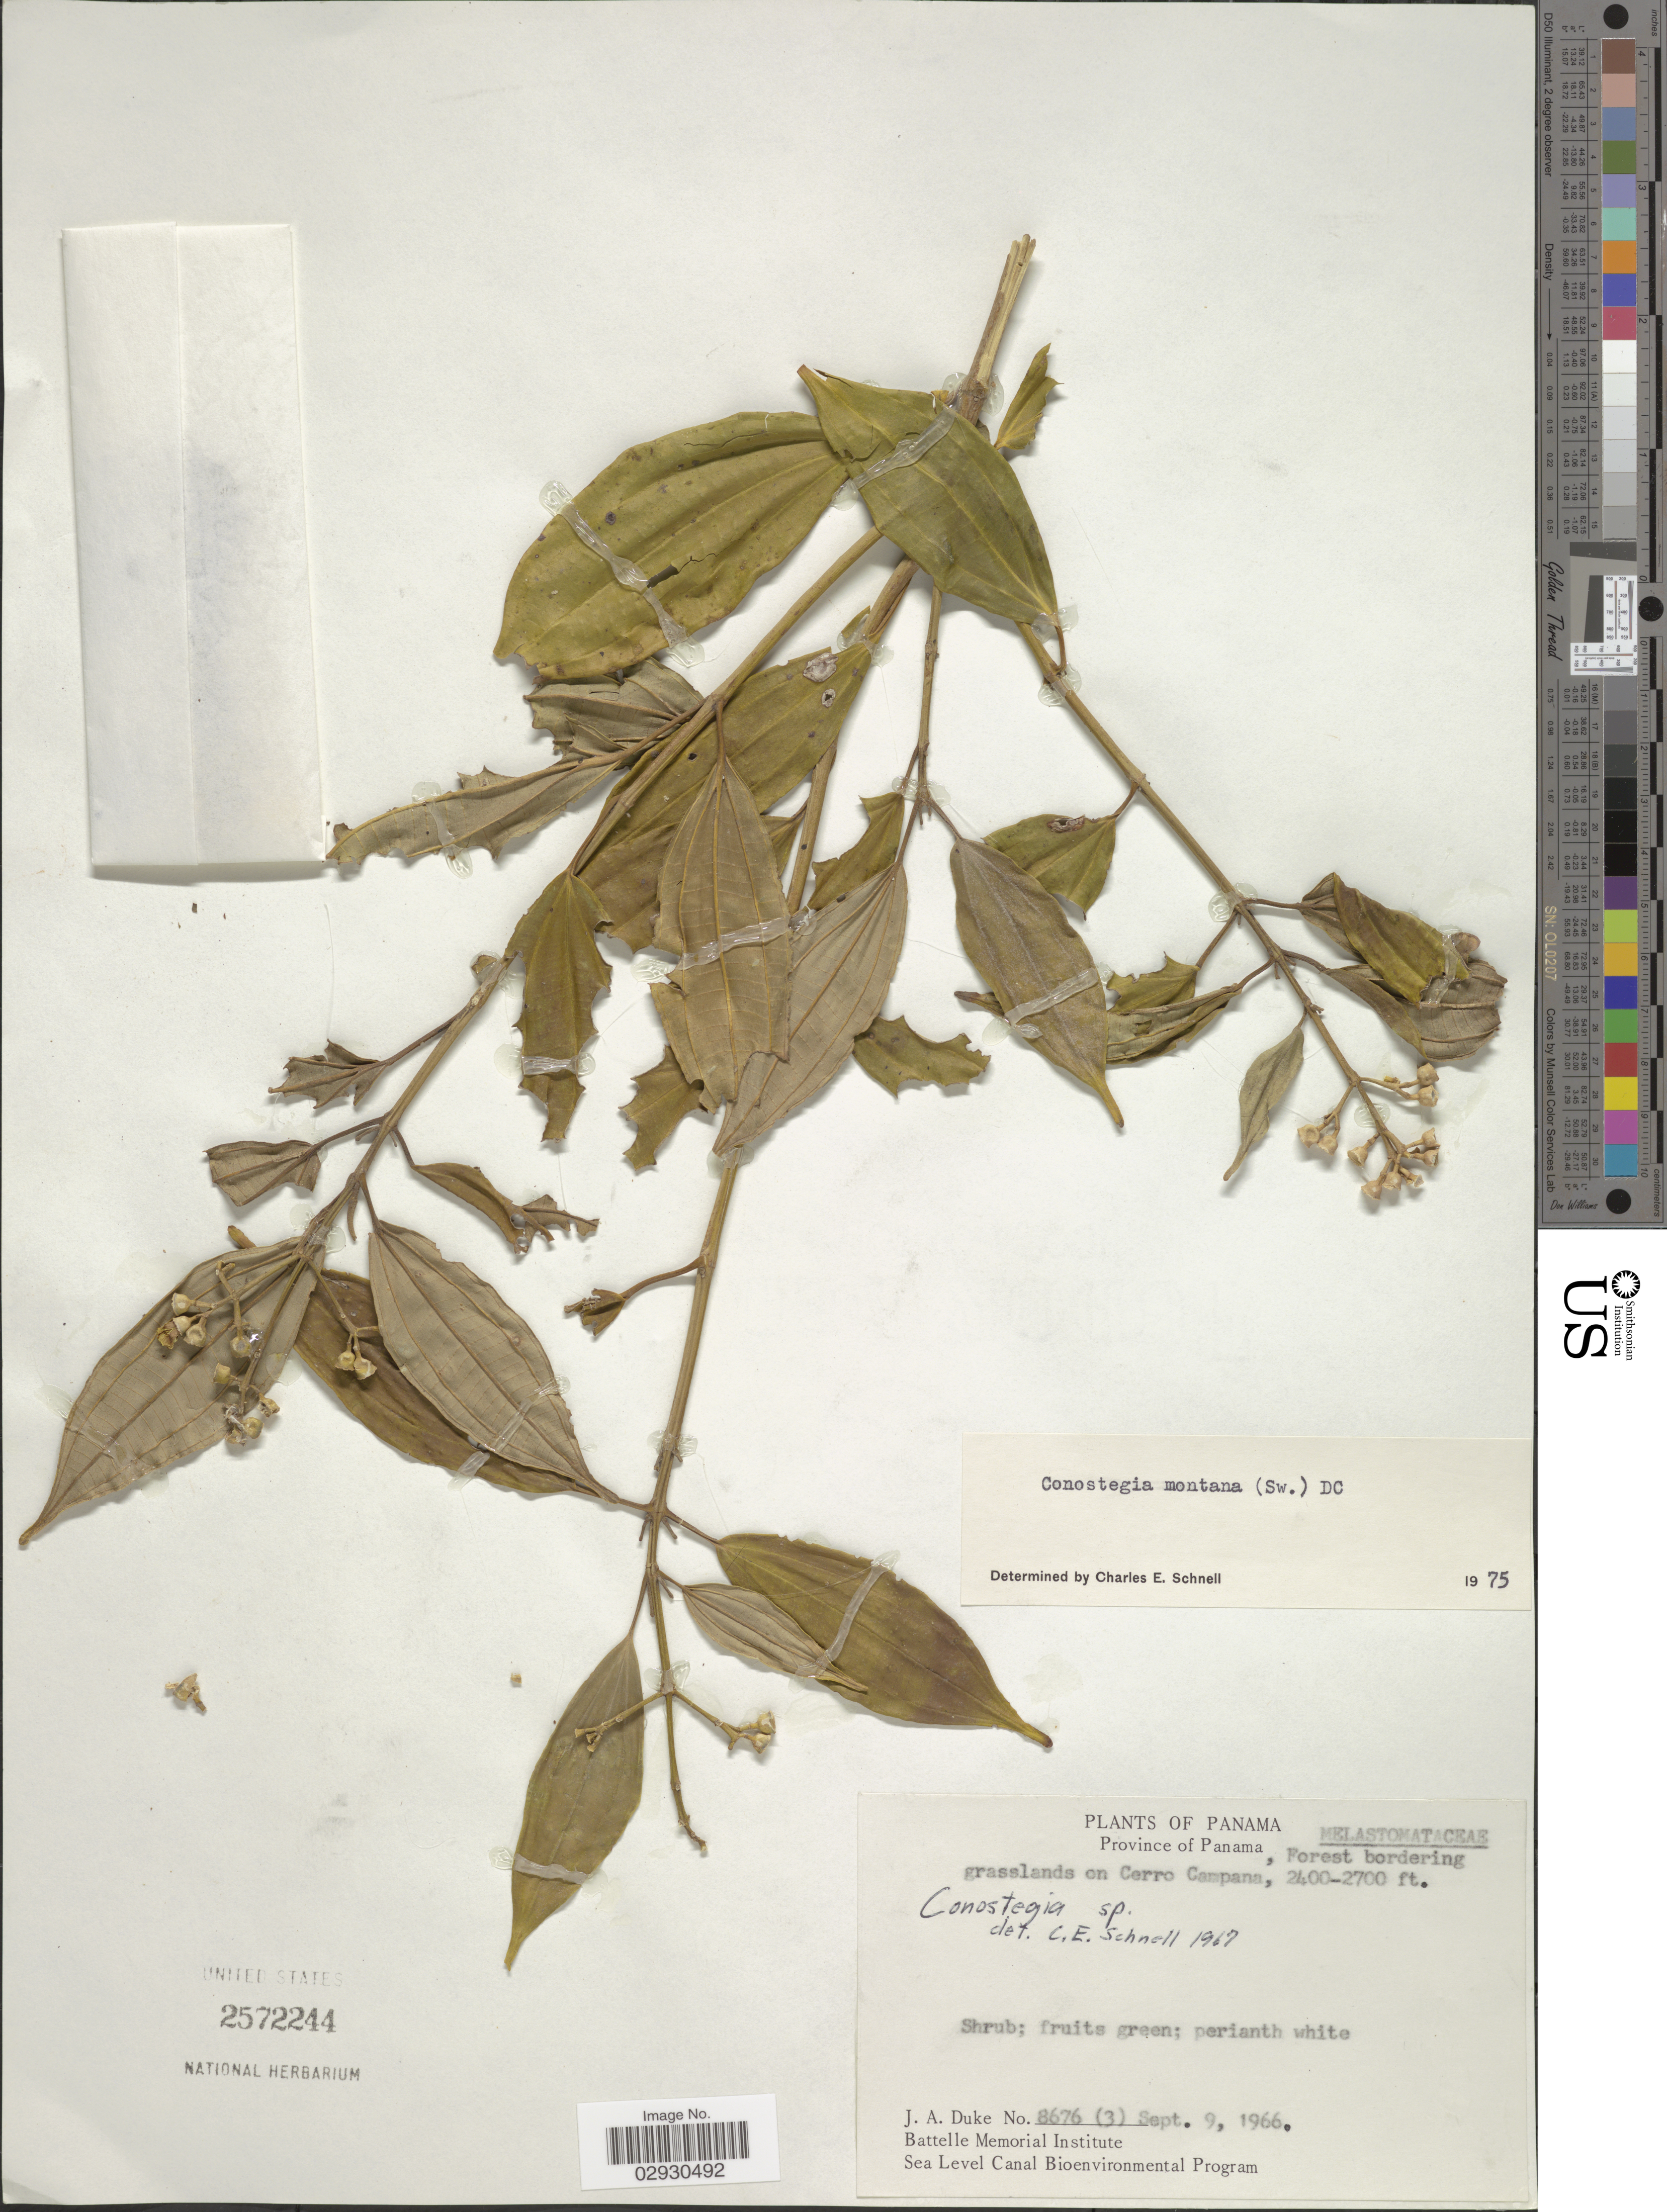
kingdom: Plantae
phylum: Tracheophyta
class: Magnoliopsida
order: Myrtales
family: Melastomataceae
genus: Conostegia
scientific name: Conostegia montana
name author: (Sw.) D. Don ex DC.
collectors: J. A. Duke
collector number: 8676(3)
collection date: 1966-09-09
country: Panama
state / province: Panamá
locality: Forest bordering grasslands on Cerro Campana.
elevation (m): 732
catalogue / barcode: US 2572244